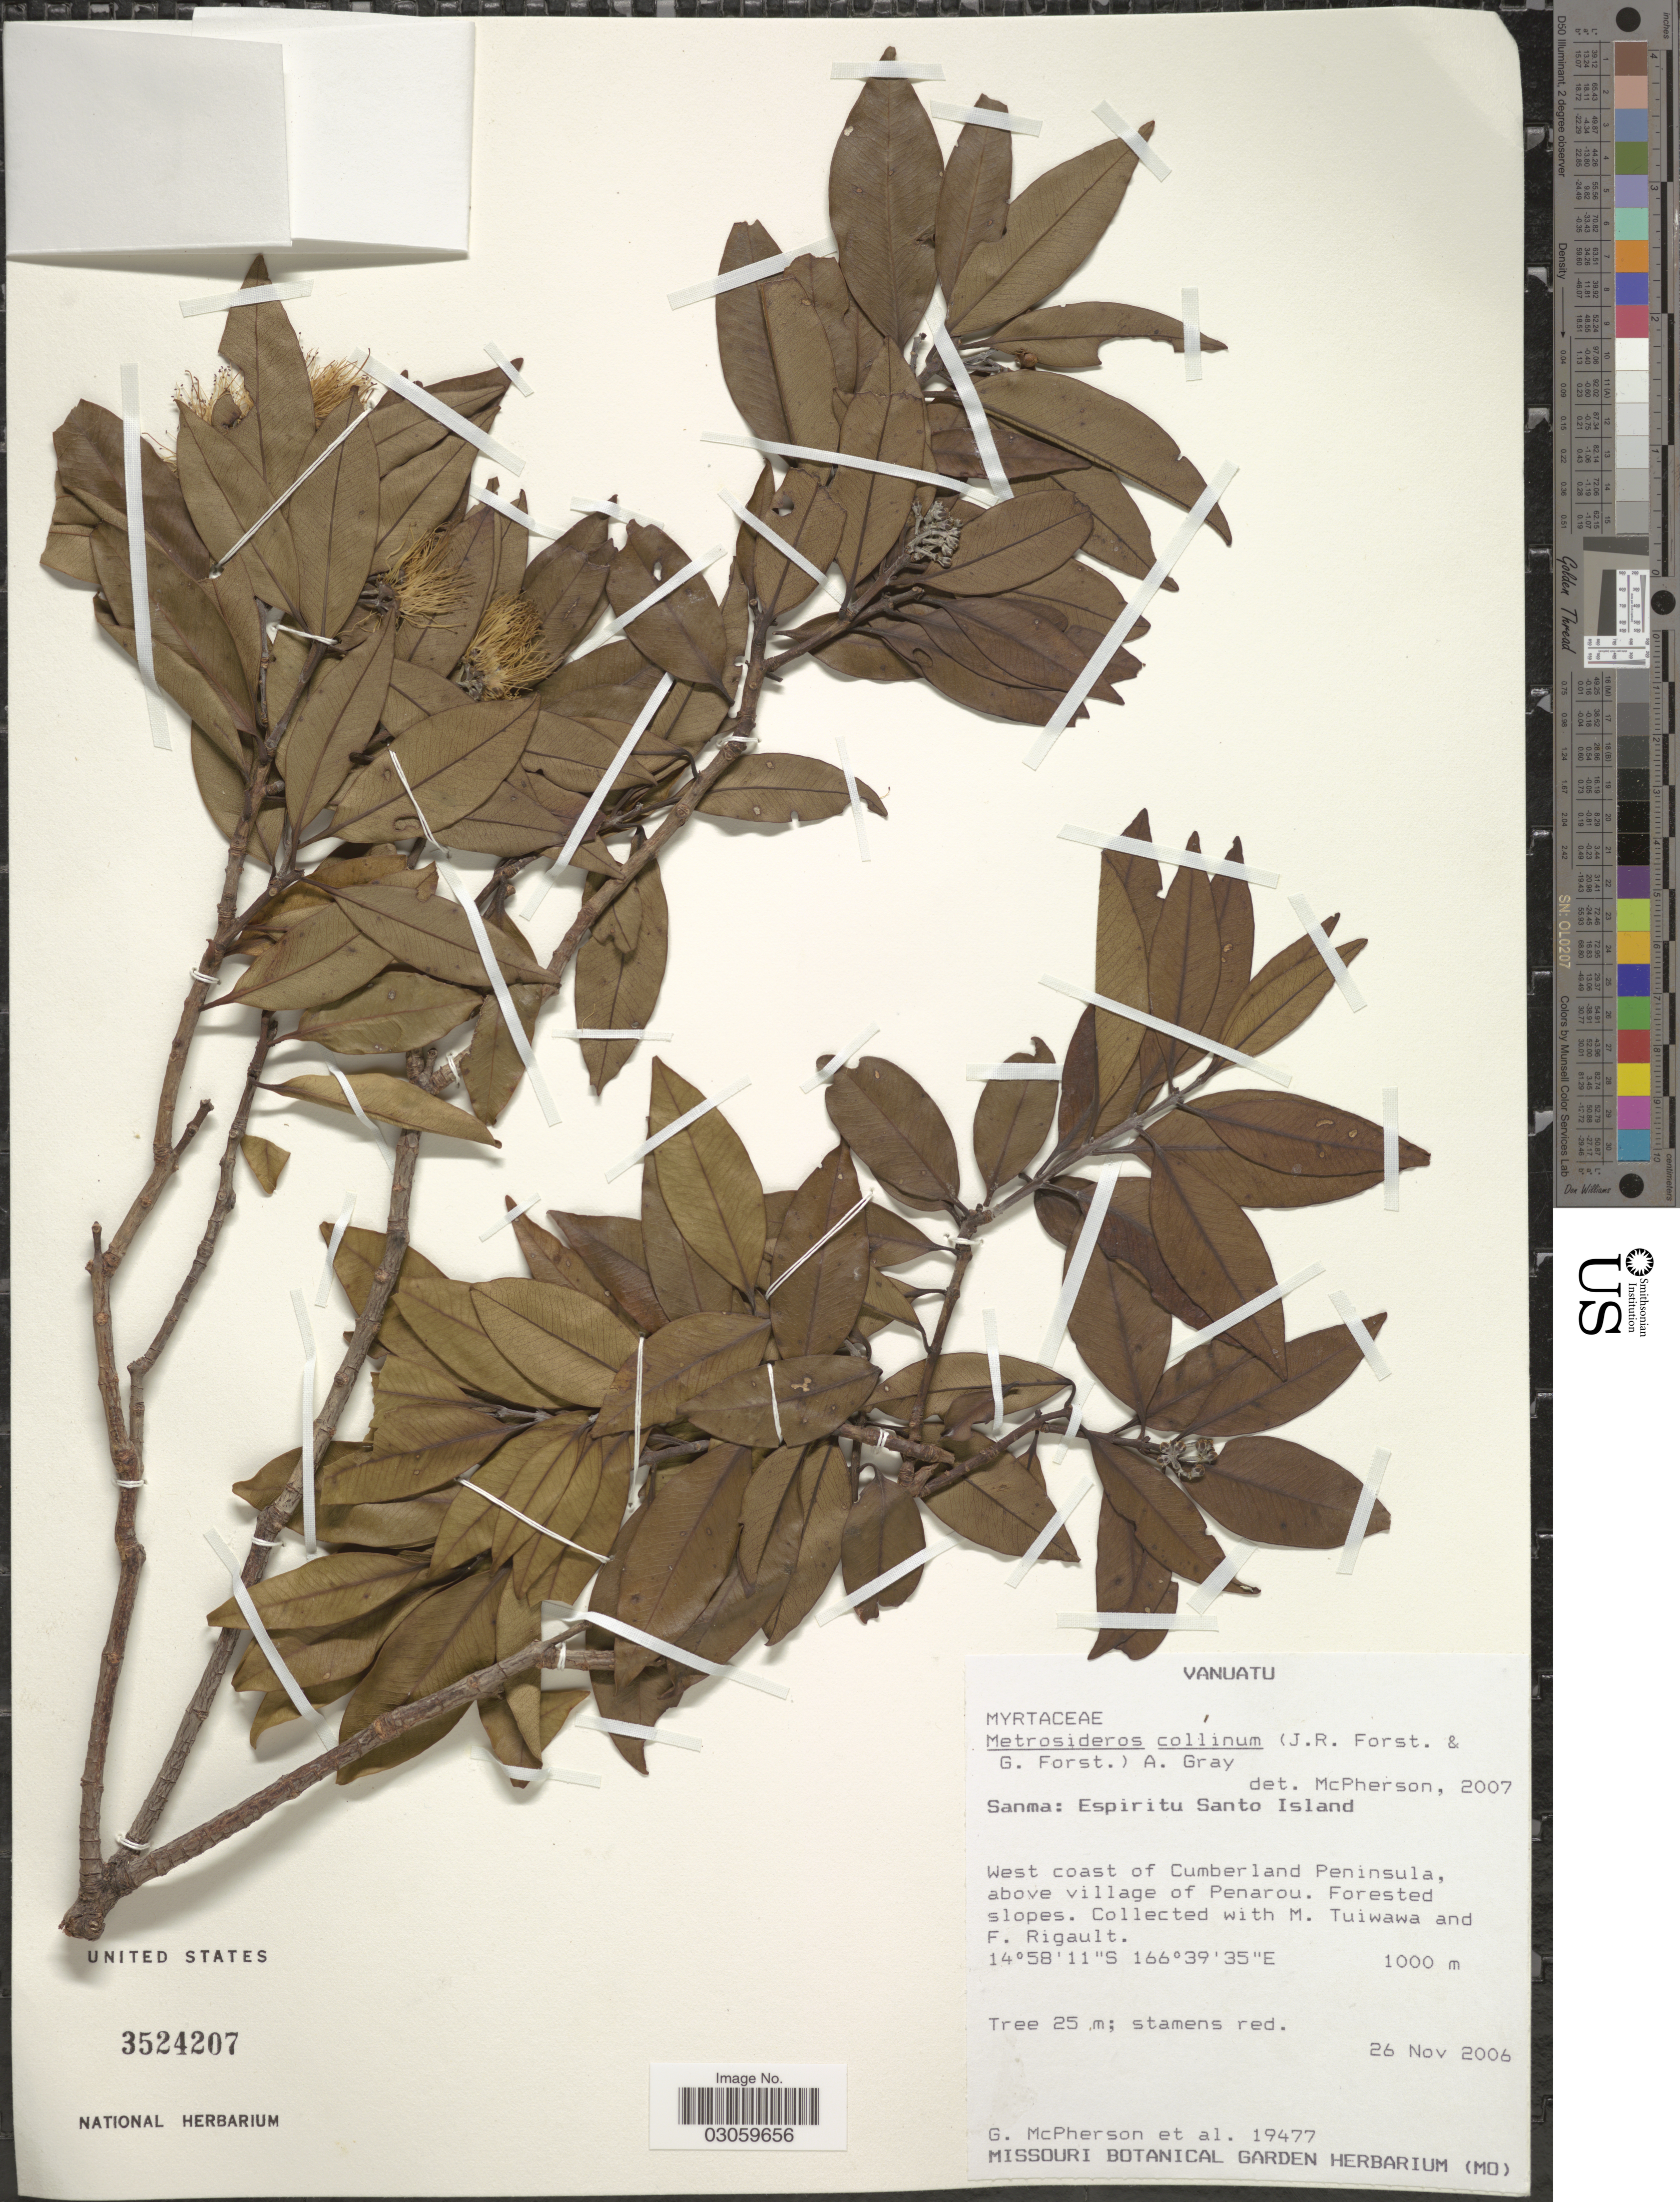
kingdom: Plantae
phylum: Tracheophyta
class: Magnoliopsida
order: Myrtales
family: Myrtaceae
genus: Metrosideros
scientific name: Metrosideros collina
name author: (J.R. Forst. & G. Forst.) A. Gray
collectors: G. McPherson, M. Tuiwawa & F. Rigault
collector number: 19477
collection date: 2006-11-26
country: Vanuatu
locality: Sanma: Espiritu Santo Island. West coast of Cumberland Peninsula, above village of Penarou. Forested slopes.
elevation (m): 1000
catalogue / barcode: US 3524207